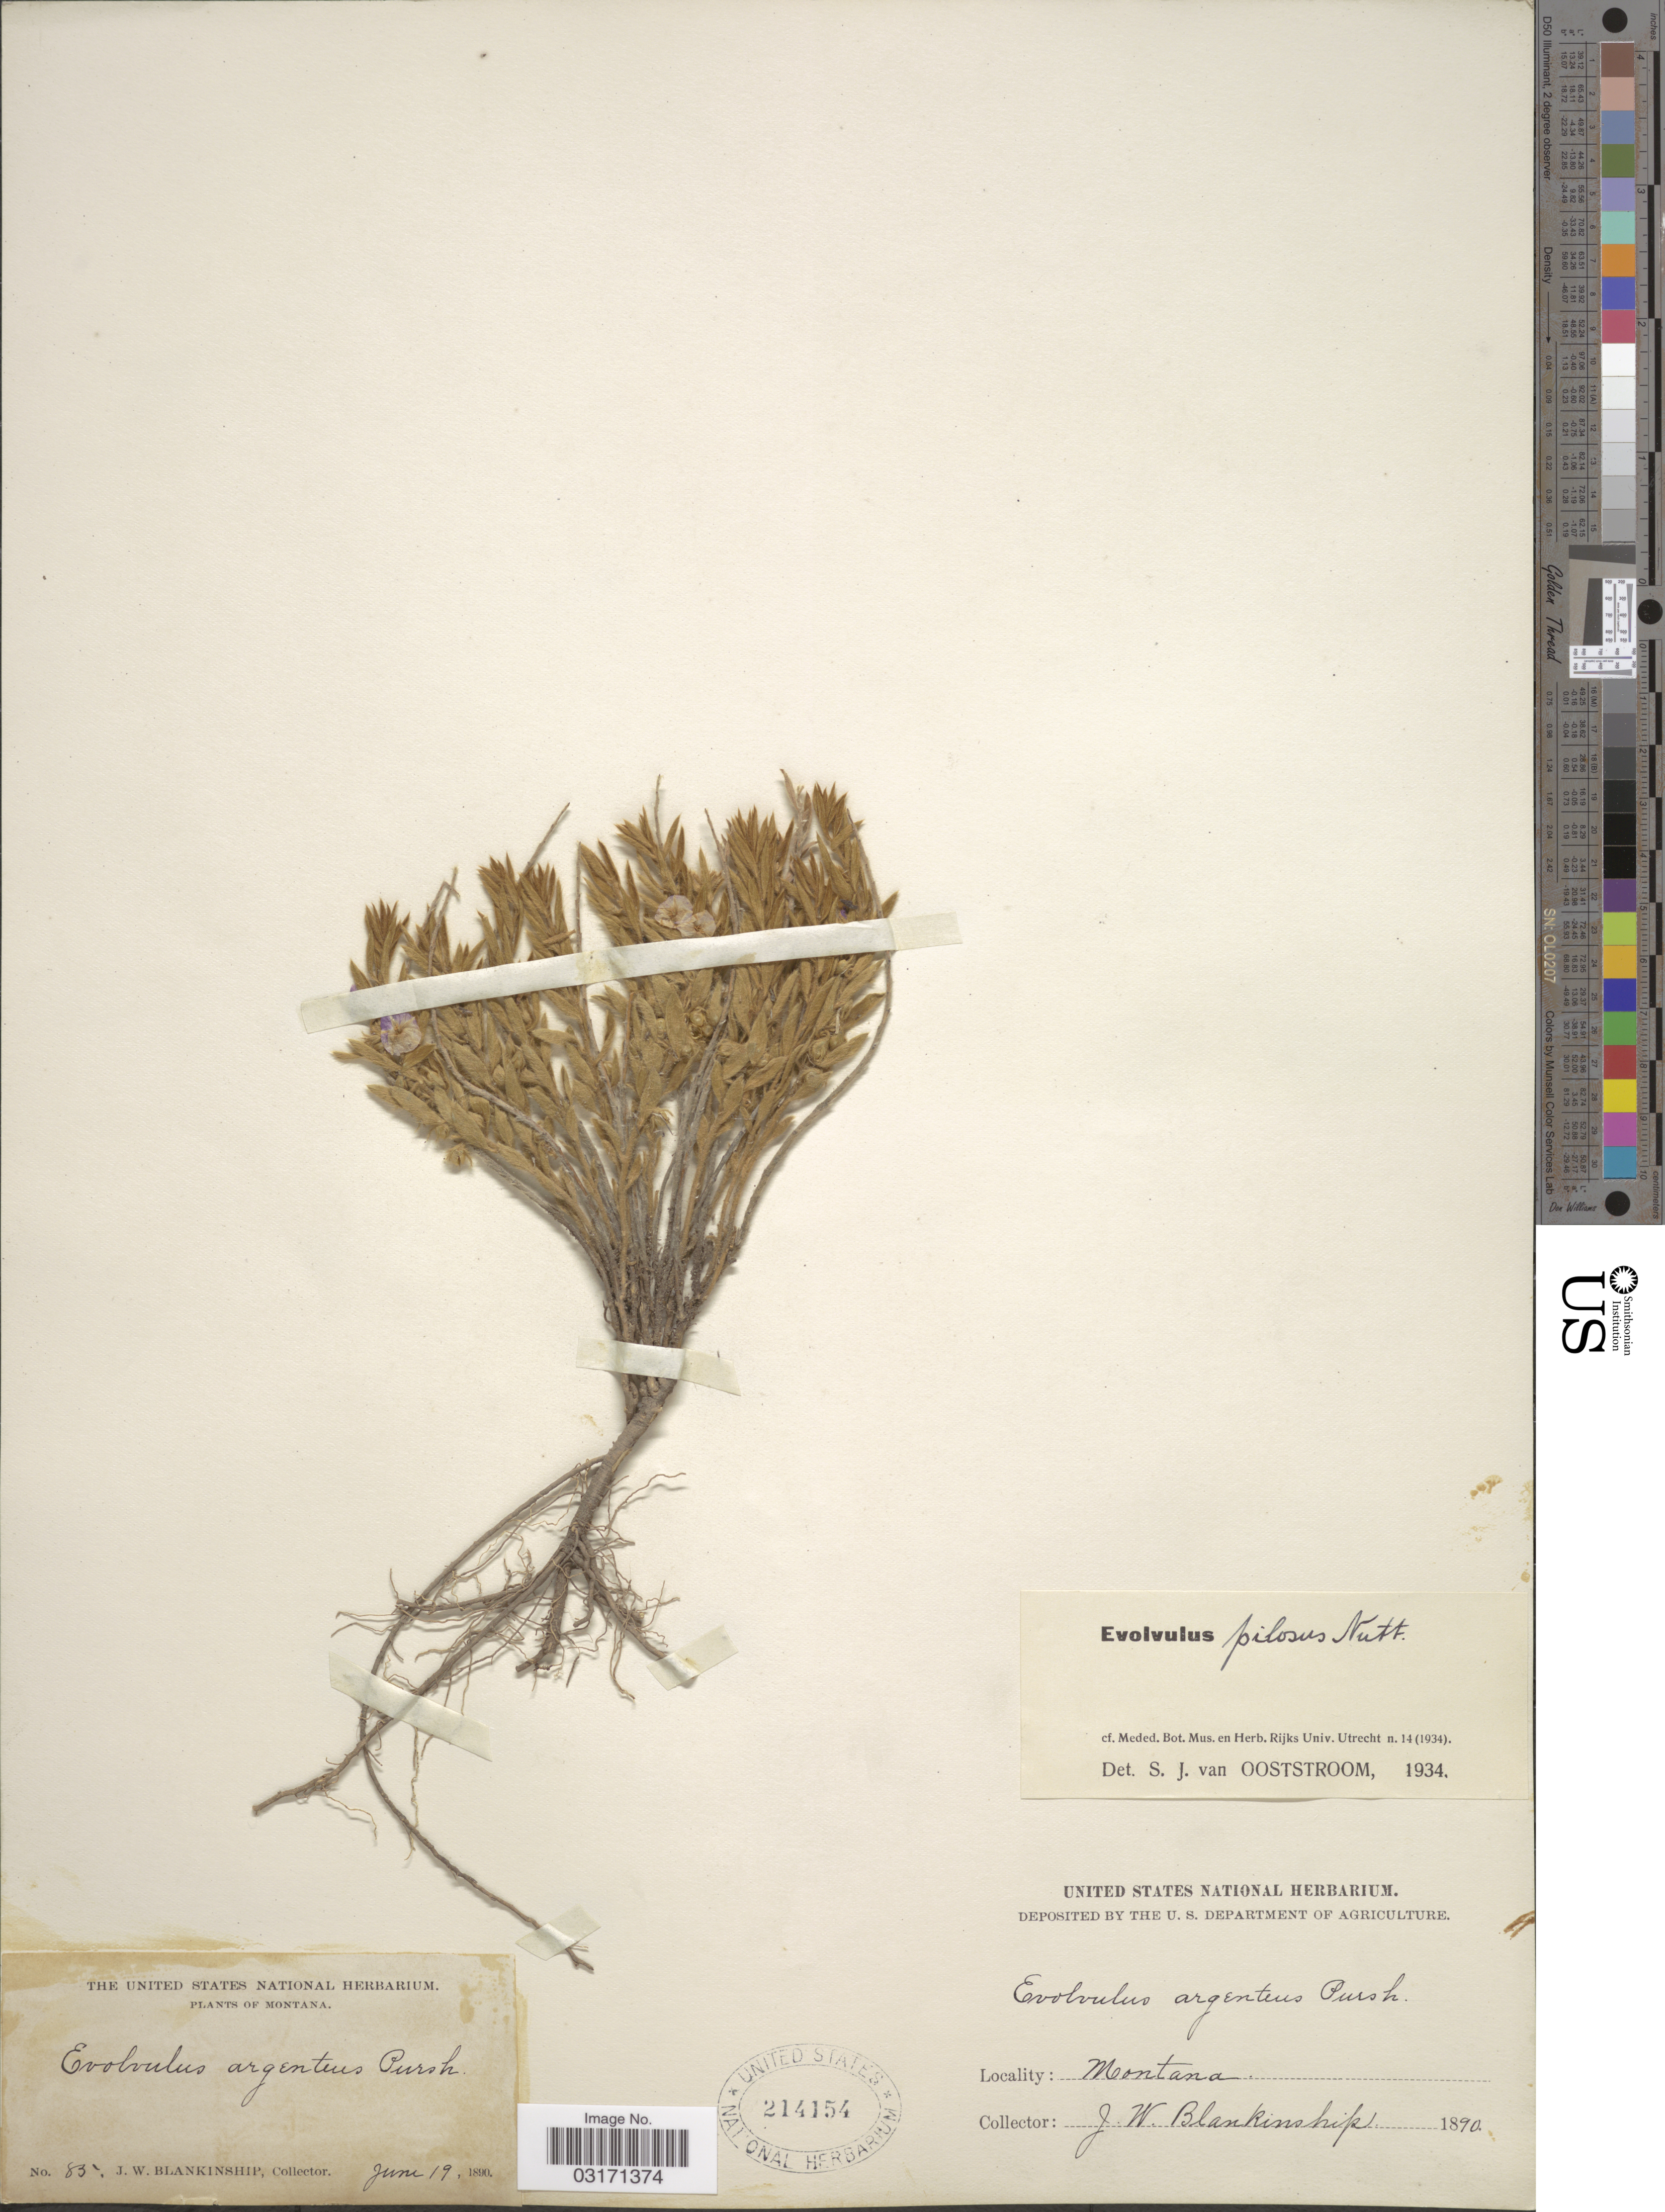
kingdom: Plantae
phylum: Tracheophyta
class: Magnoliopsida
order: Solanales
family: Convolvulaceae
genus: Evolvulus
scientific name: Evolvulus pilosus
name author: Roxb.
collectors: J. W. Blankinship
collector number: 85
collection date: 1890-06-19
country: United States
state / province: Montana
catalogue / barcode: US 214154